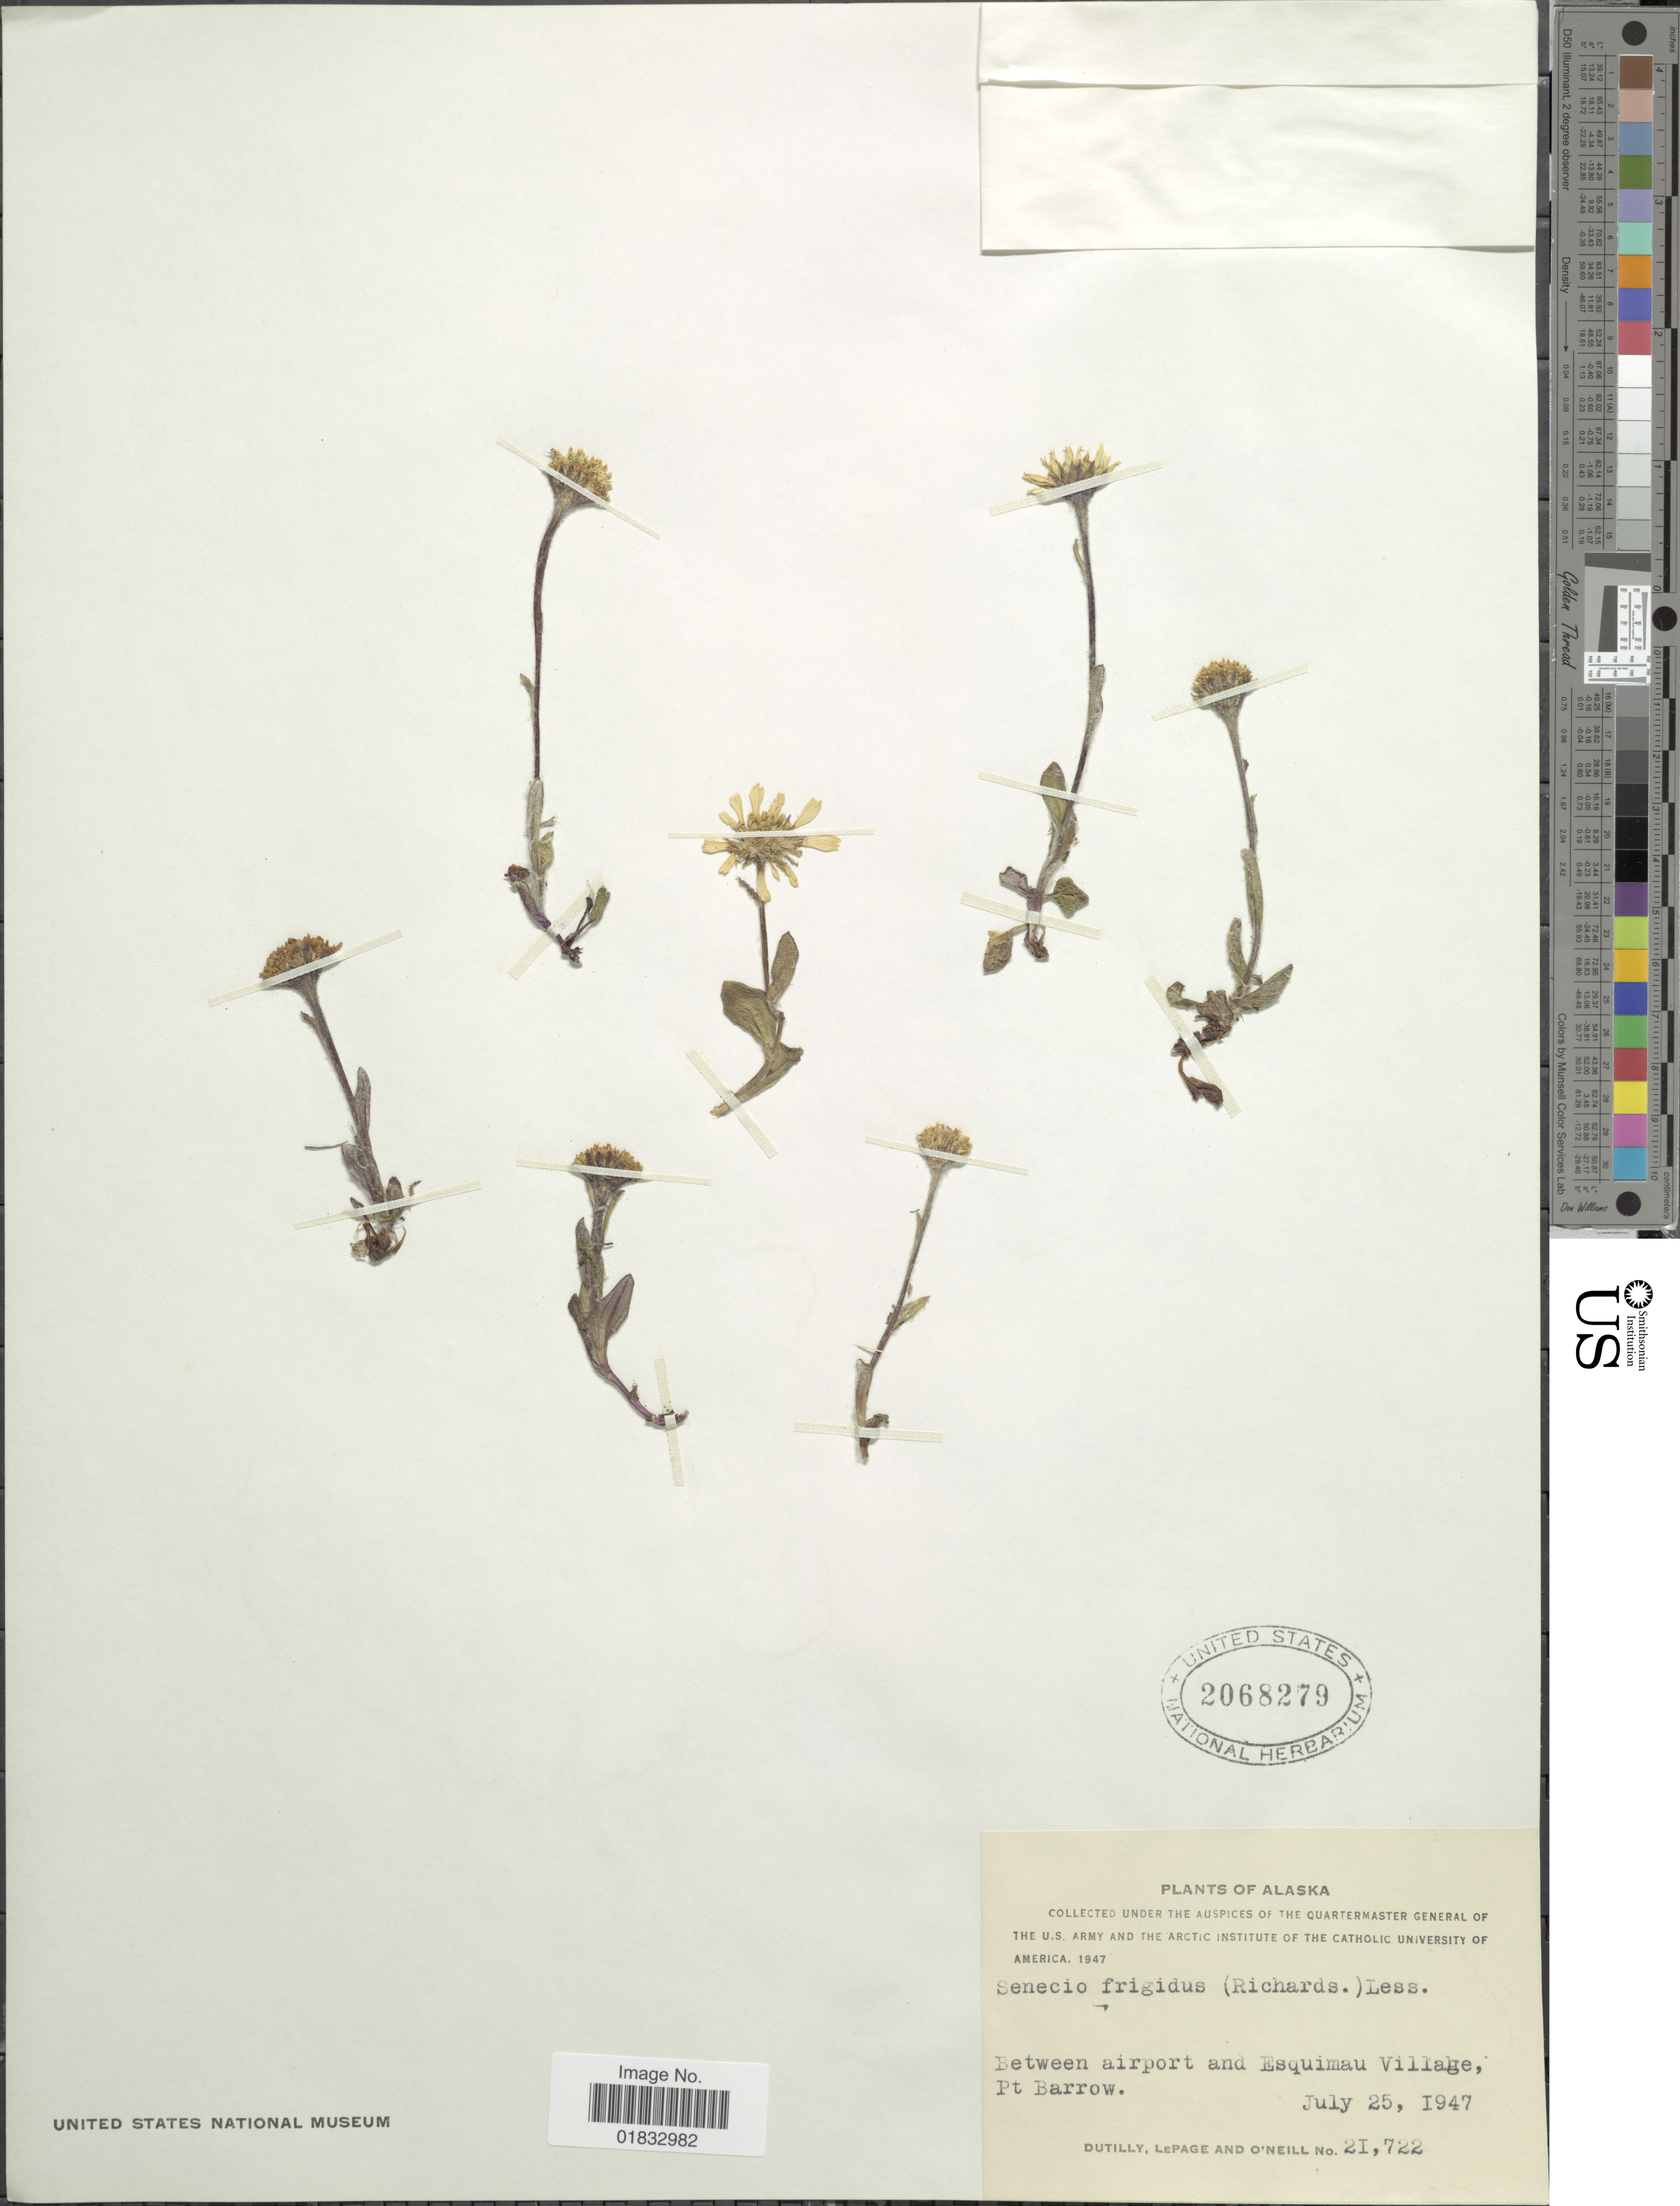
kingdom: Plantae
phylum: Tracheophyta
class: Magnoliopsida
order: Asterales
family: Asteraceae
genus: Tephroseris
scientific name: Tephroseris frigida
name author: (Richardson) Holub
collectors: -. Dutilly, -. LePage & -. O'Neill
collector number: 21722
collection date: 1947-07-25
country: United States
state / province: Alaska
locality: Between airport and Esquiman Village, Pt Barrow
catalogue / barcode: US 2068279